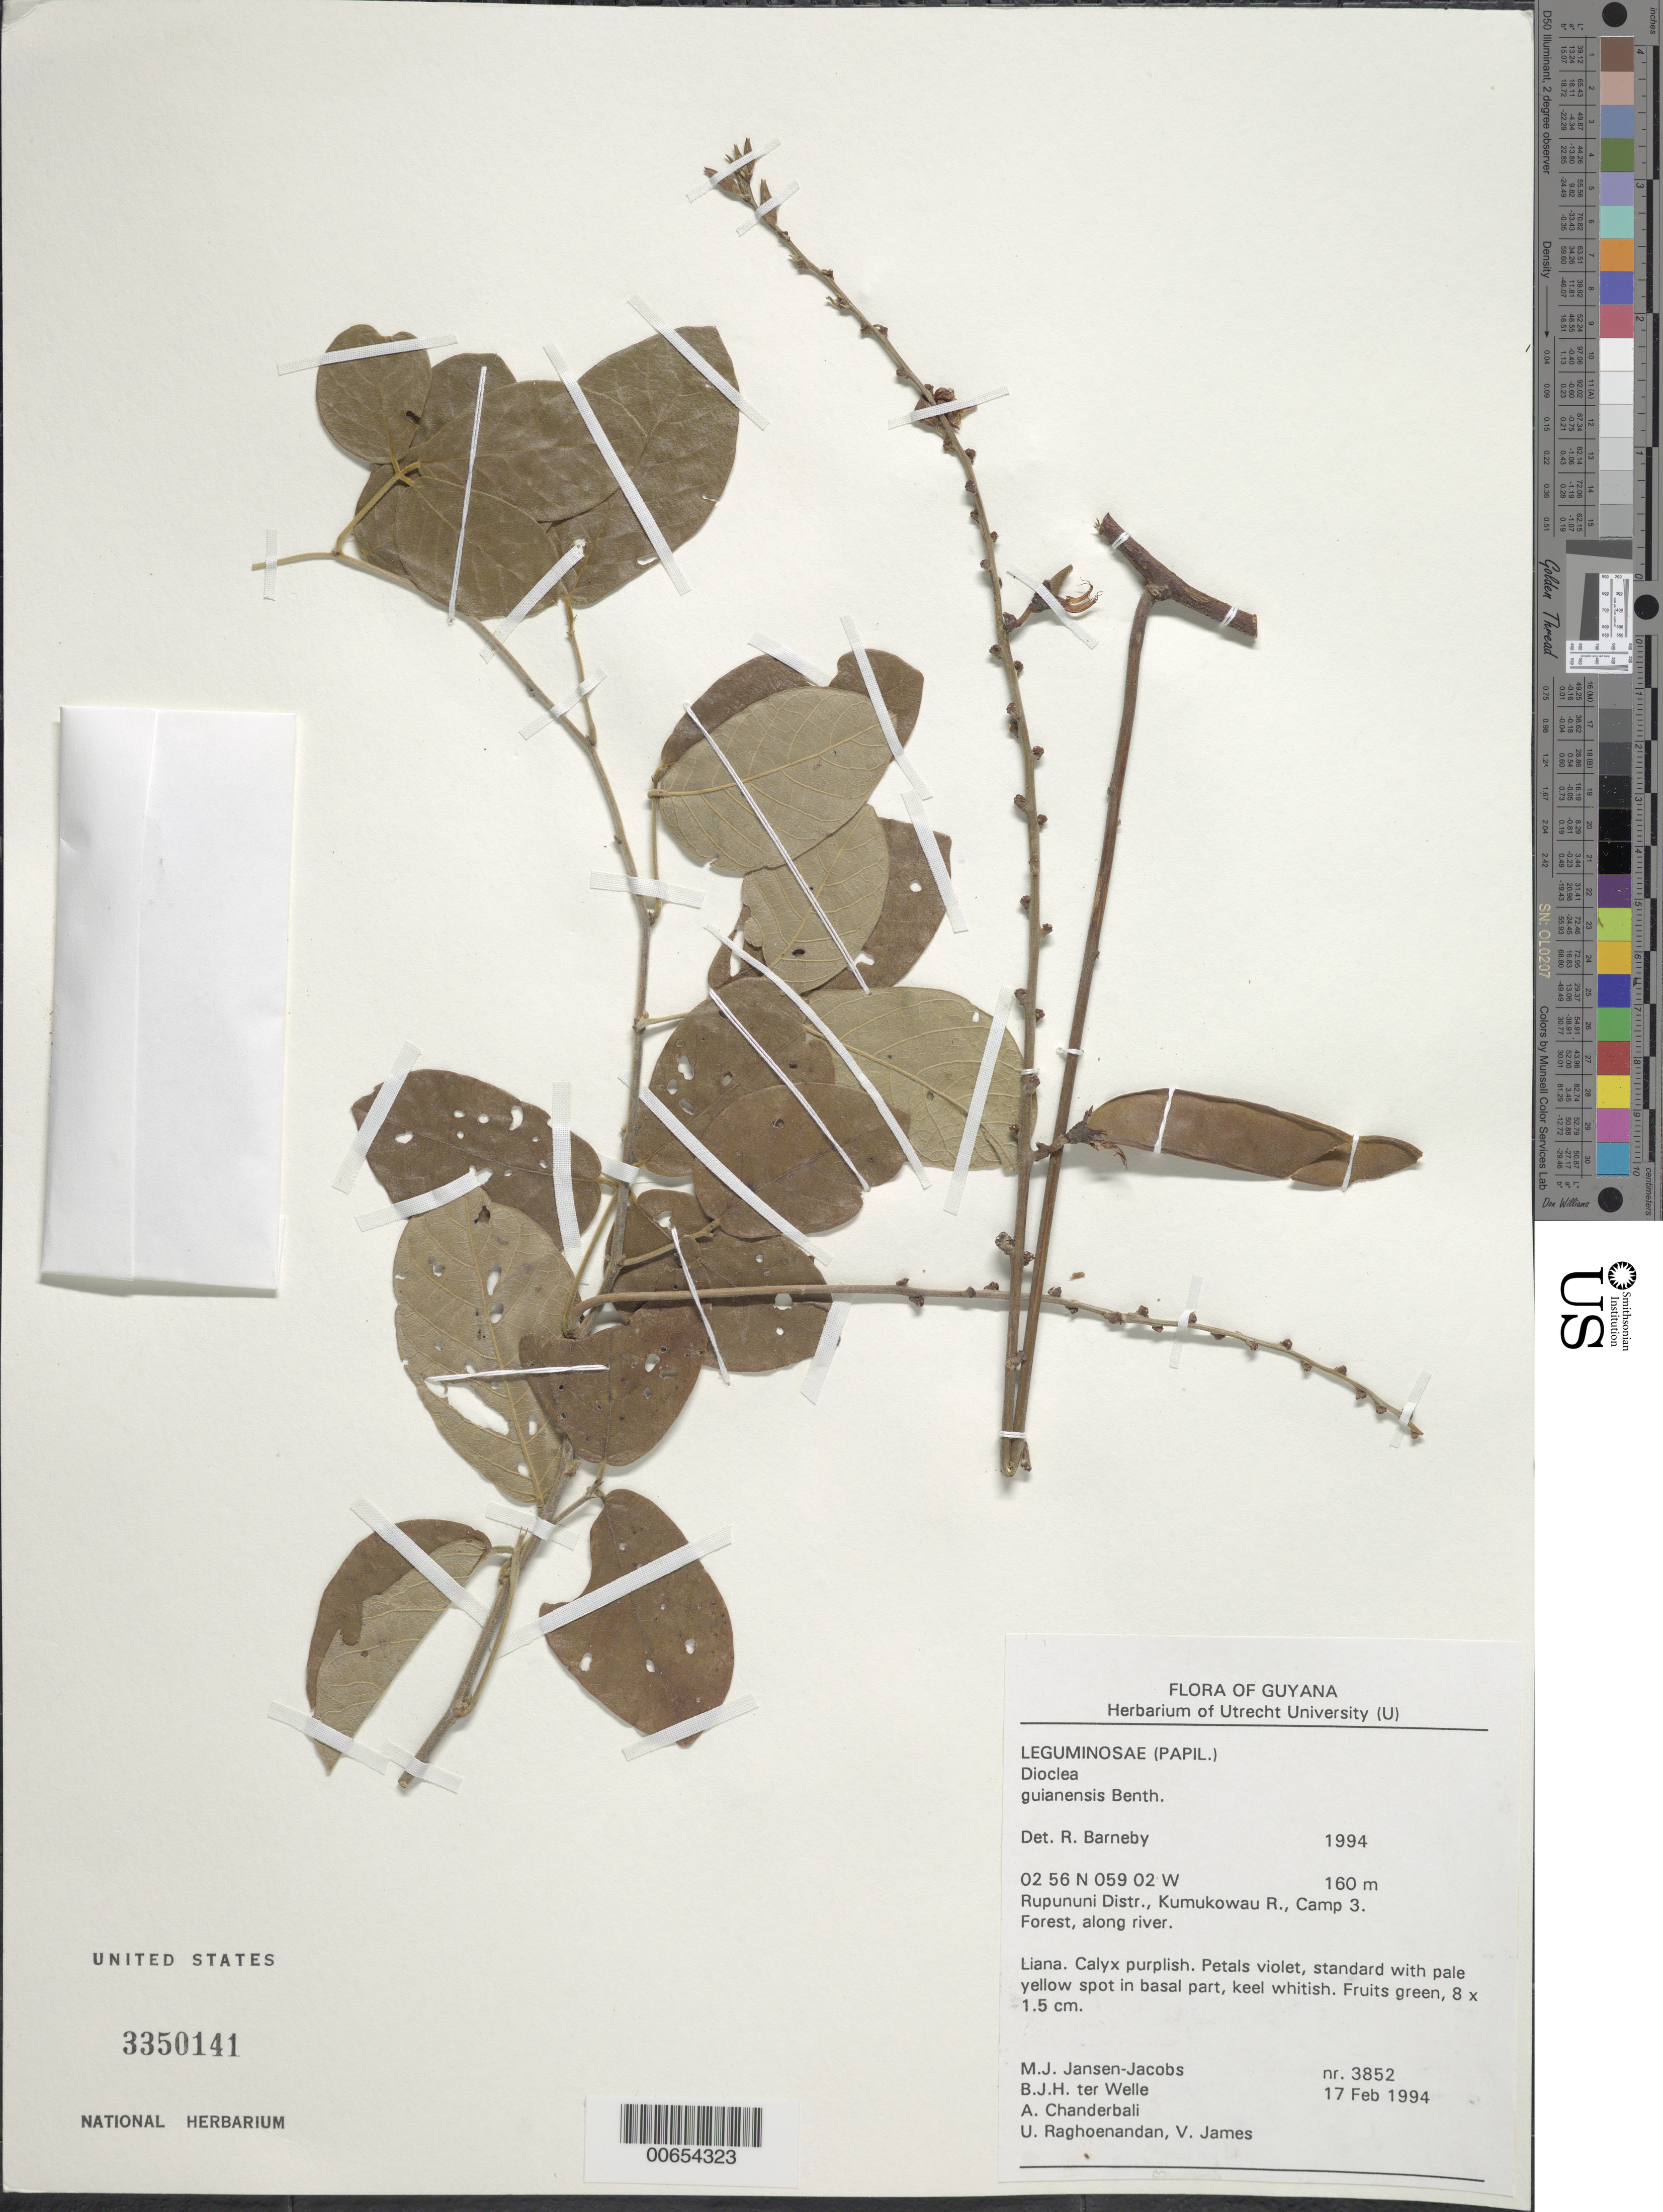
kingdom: Plantae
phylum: Tracheophyta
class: Magnoliopsida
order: Fabales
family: Fabaceae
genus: Dioclea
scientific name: Dioclea guianensis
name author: Benth.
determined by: Barneby, Rupert C., (NY)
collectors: M. J. Jansen-Jacobs, B. Welle, A. S. Chanderbali, U. Raghoenandan & V. James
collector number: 3852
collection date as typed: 17-Feb-94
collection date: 1994-02-17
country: Guyana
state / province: U. Takutu-U. Essequibo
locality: Kumukowau R., Camp 3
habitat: Forest along river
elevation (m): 160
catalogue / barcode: US 3350141